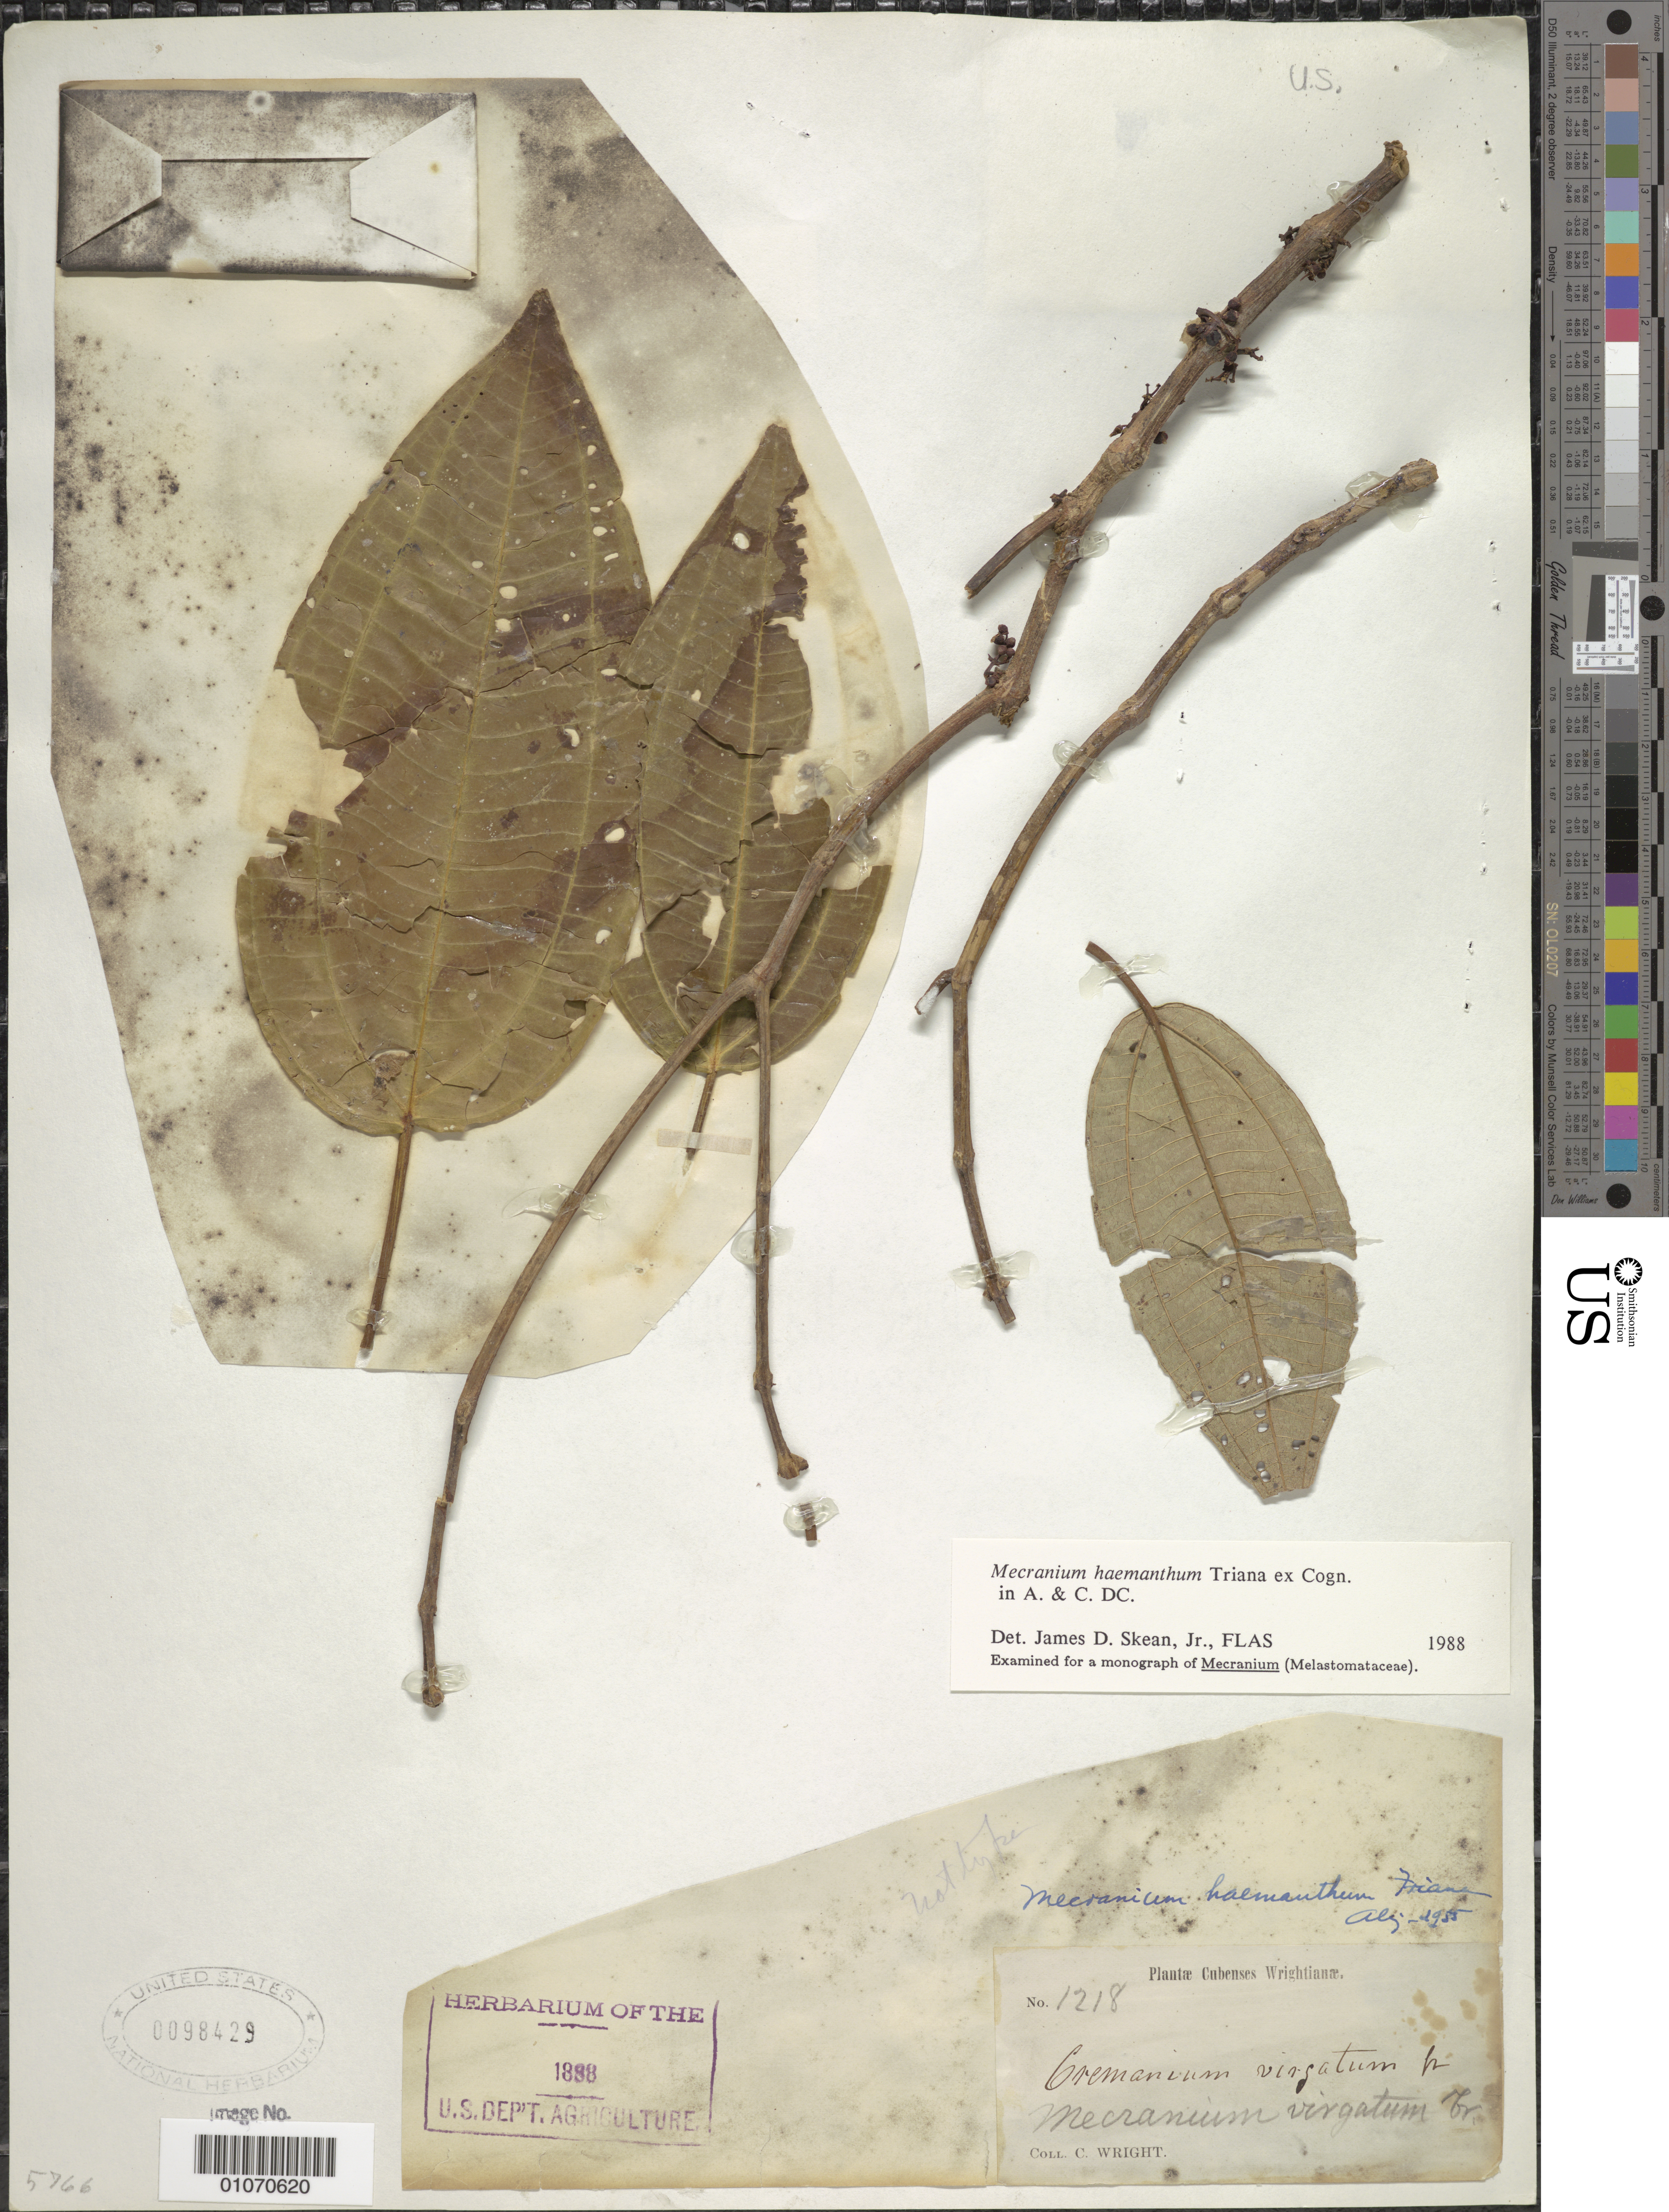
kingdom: Plantae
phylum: Tracheophyta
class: Magnoliopsida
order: Myrtales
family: Melastomataceae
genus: Mecranium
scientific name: Mecranium haemanthum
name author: Triana ex Cogn. in A. DC. & C. DC.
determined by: Skean, J. D., Jr.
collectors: C. Wright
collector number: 1218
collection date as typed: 1800 to 1899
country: Cuba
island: Cuba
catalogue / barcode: US 98429